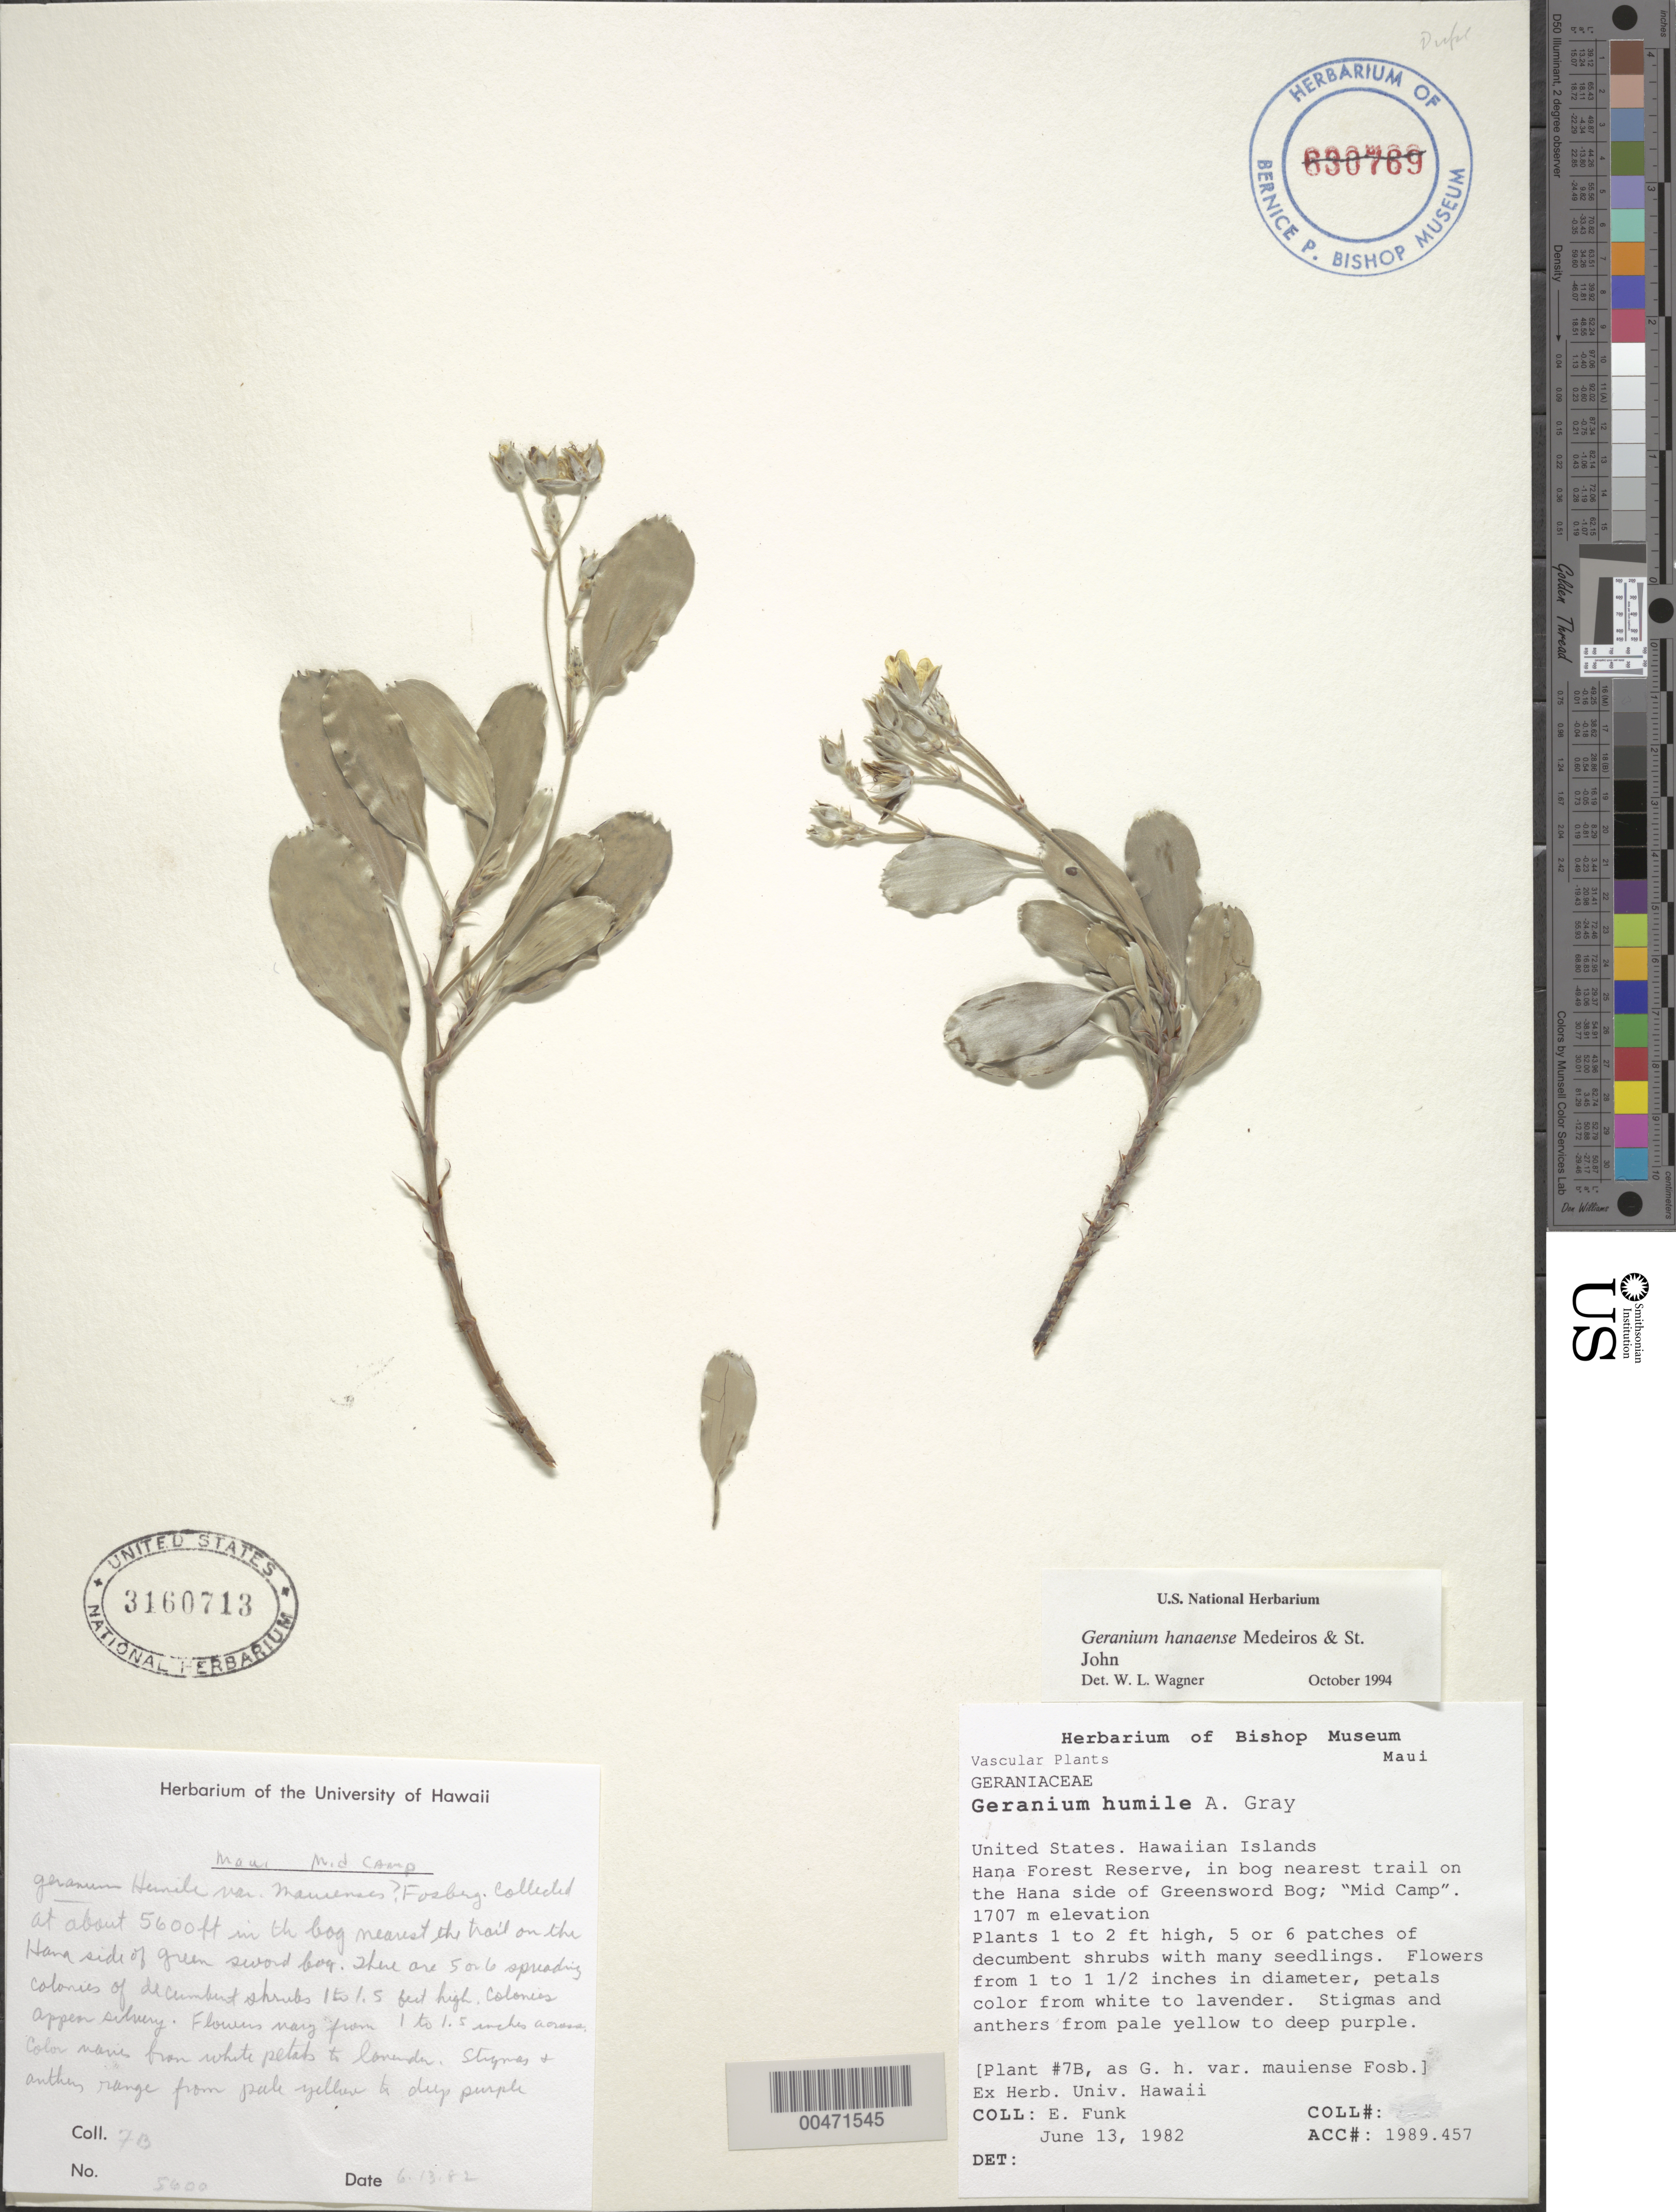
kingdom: Plantae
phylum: Tracheophyta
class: Magnoliopsida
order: Geraniales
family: Geraniaceae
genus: Geranium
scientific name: Geranium hanaense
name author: Medeiros & H. St. John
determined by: Wagner, W. L., (BOT), Smithsonian Institution - National Museum of Natural History (UNITED STATES)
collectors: E. Funk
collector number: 7B/5600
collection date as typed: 13 Jun 1982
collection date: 1982-06-13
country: United States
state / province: Hawaii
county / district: Maui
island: Maui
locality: Hana Forest Reserve, in bog nearest trail on the Hana side of Greensword Bog; Mid Camp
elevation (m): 1707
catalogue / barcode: US 3160713